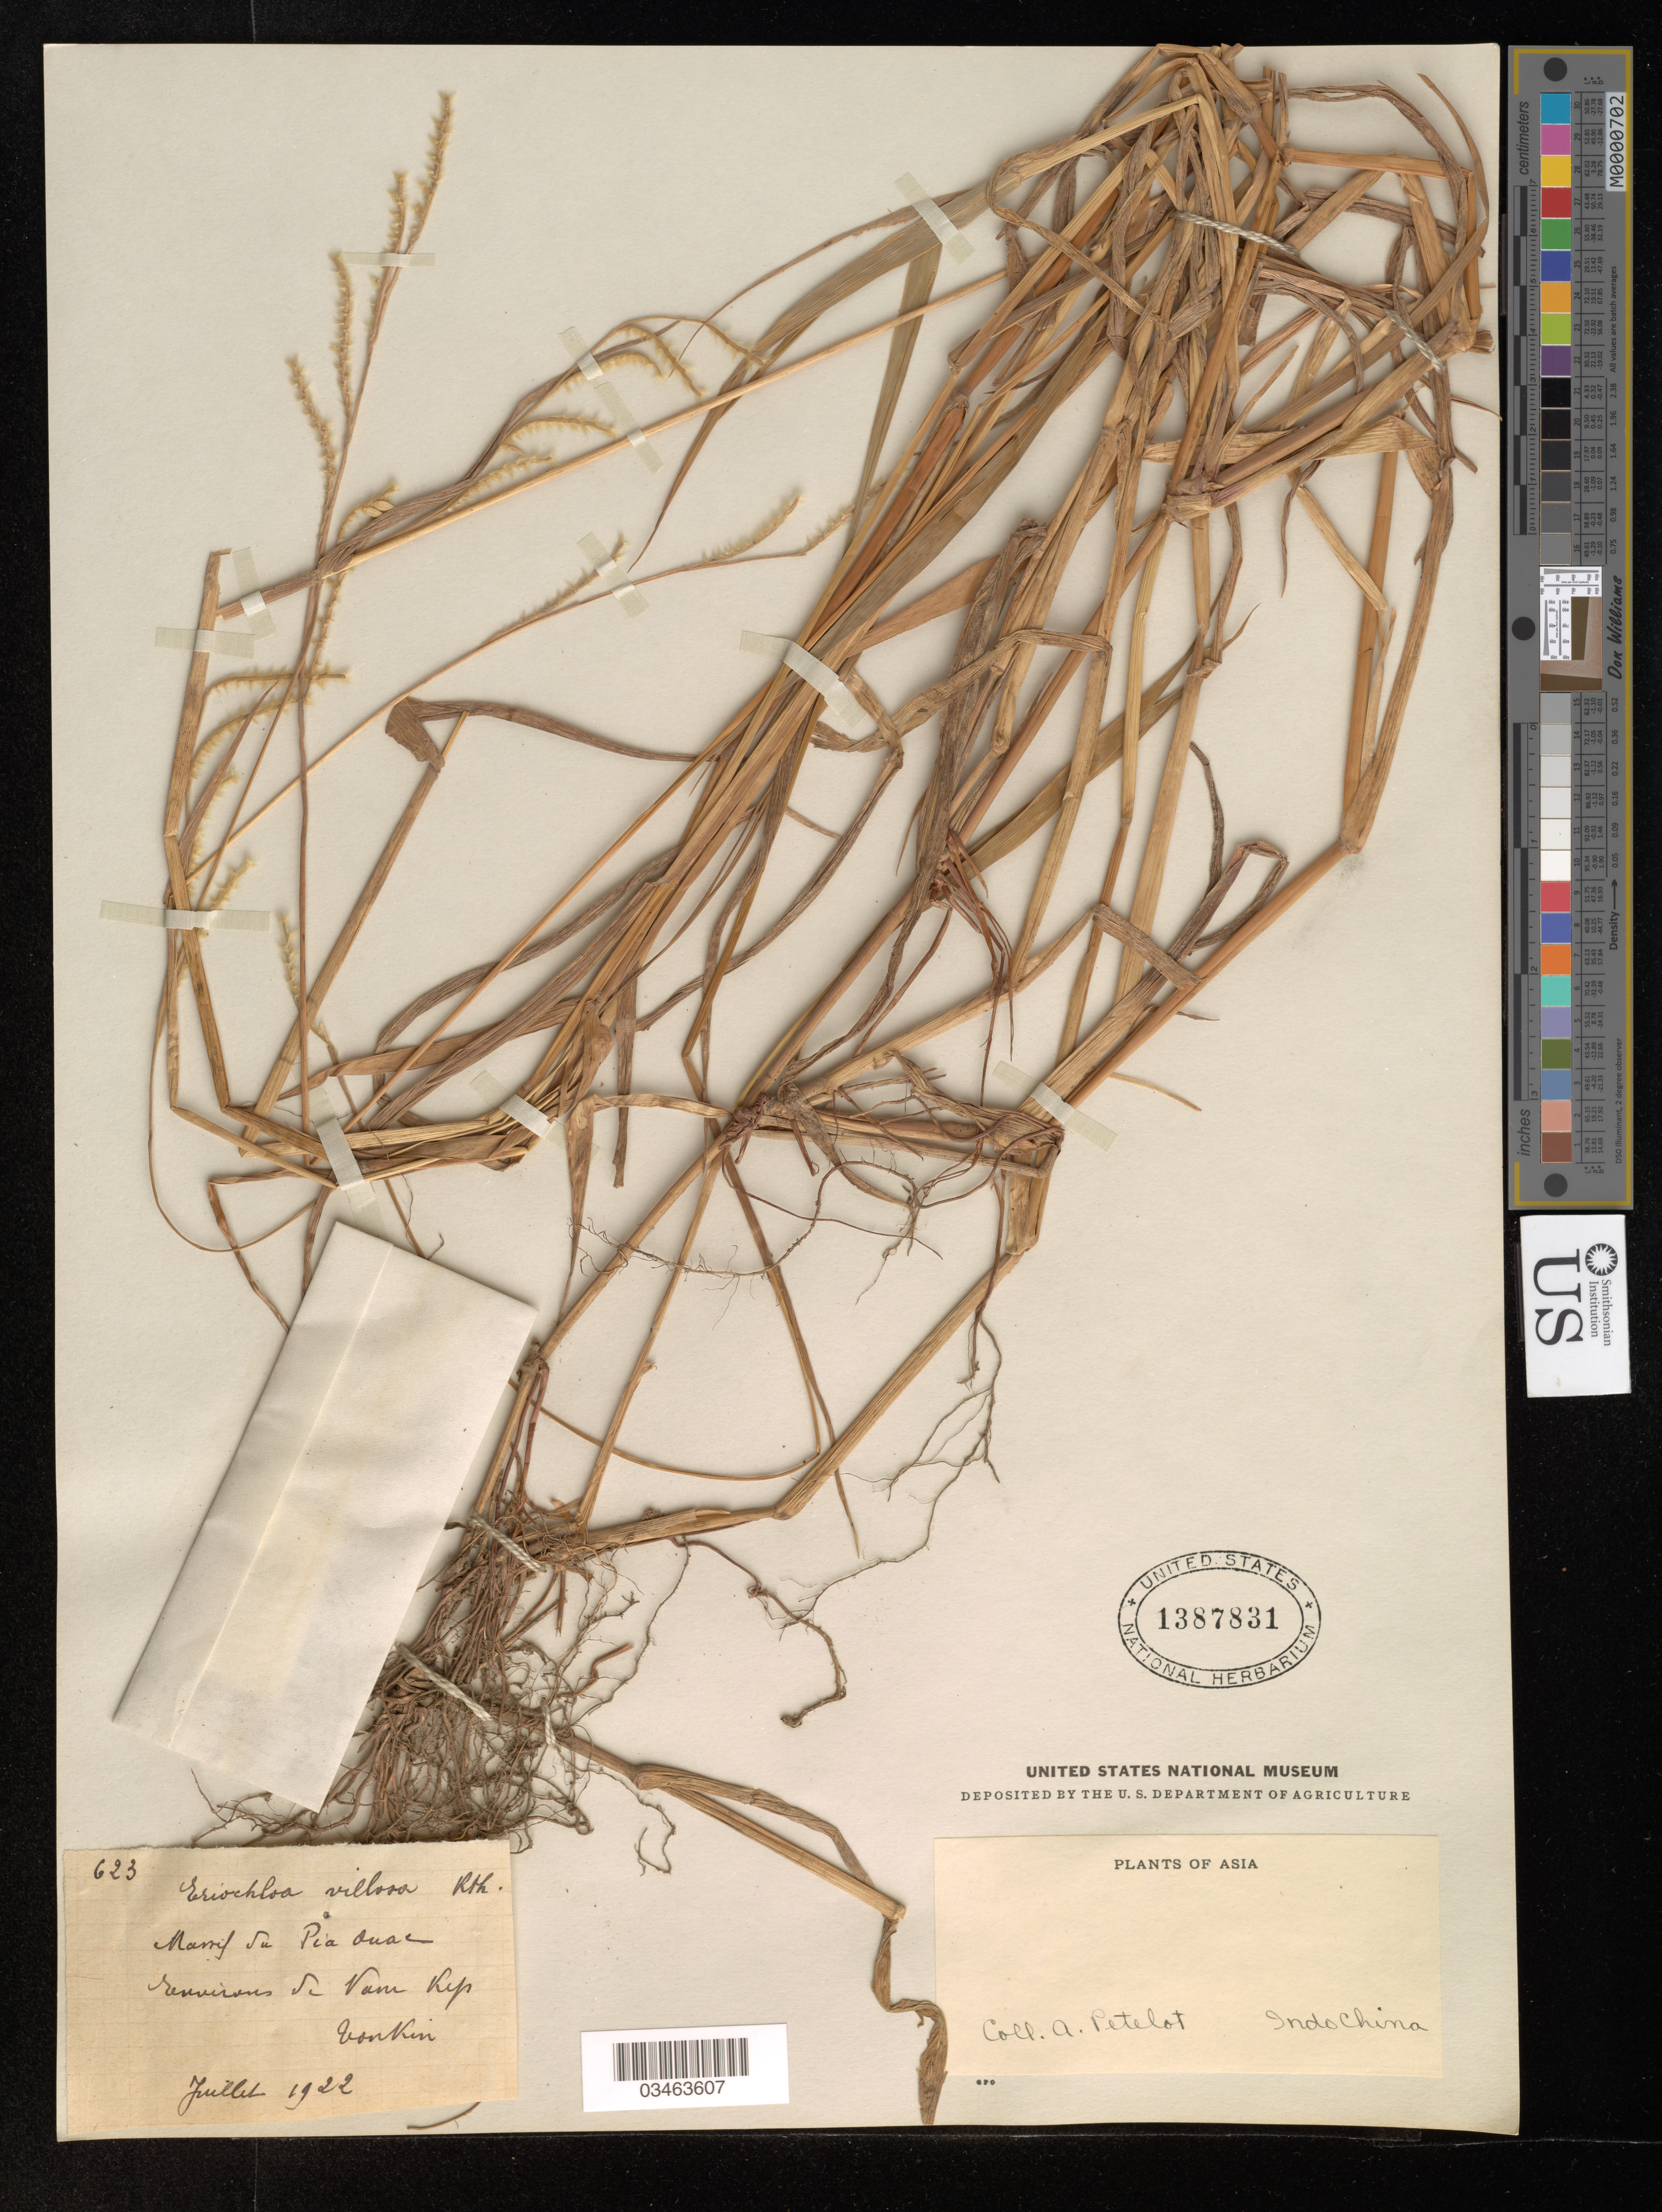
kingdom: Plantae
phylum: Tracheophyta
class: Liliopsida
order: Poales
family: Poaceae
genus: Eriochloa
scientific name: Eriochloa villosa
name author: (Thunb.) Kunth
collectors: A. Petelot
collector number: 623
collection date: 1922-07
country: Vietnam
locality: Massif du Pia duac. Environs de Vam Kep. Tonkin. Asia. Indo China.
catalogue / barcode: US 1387831